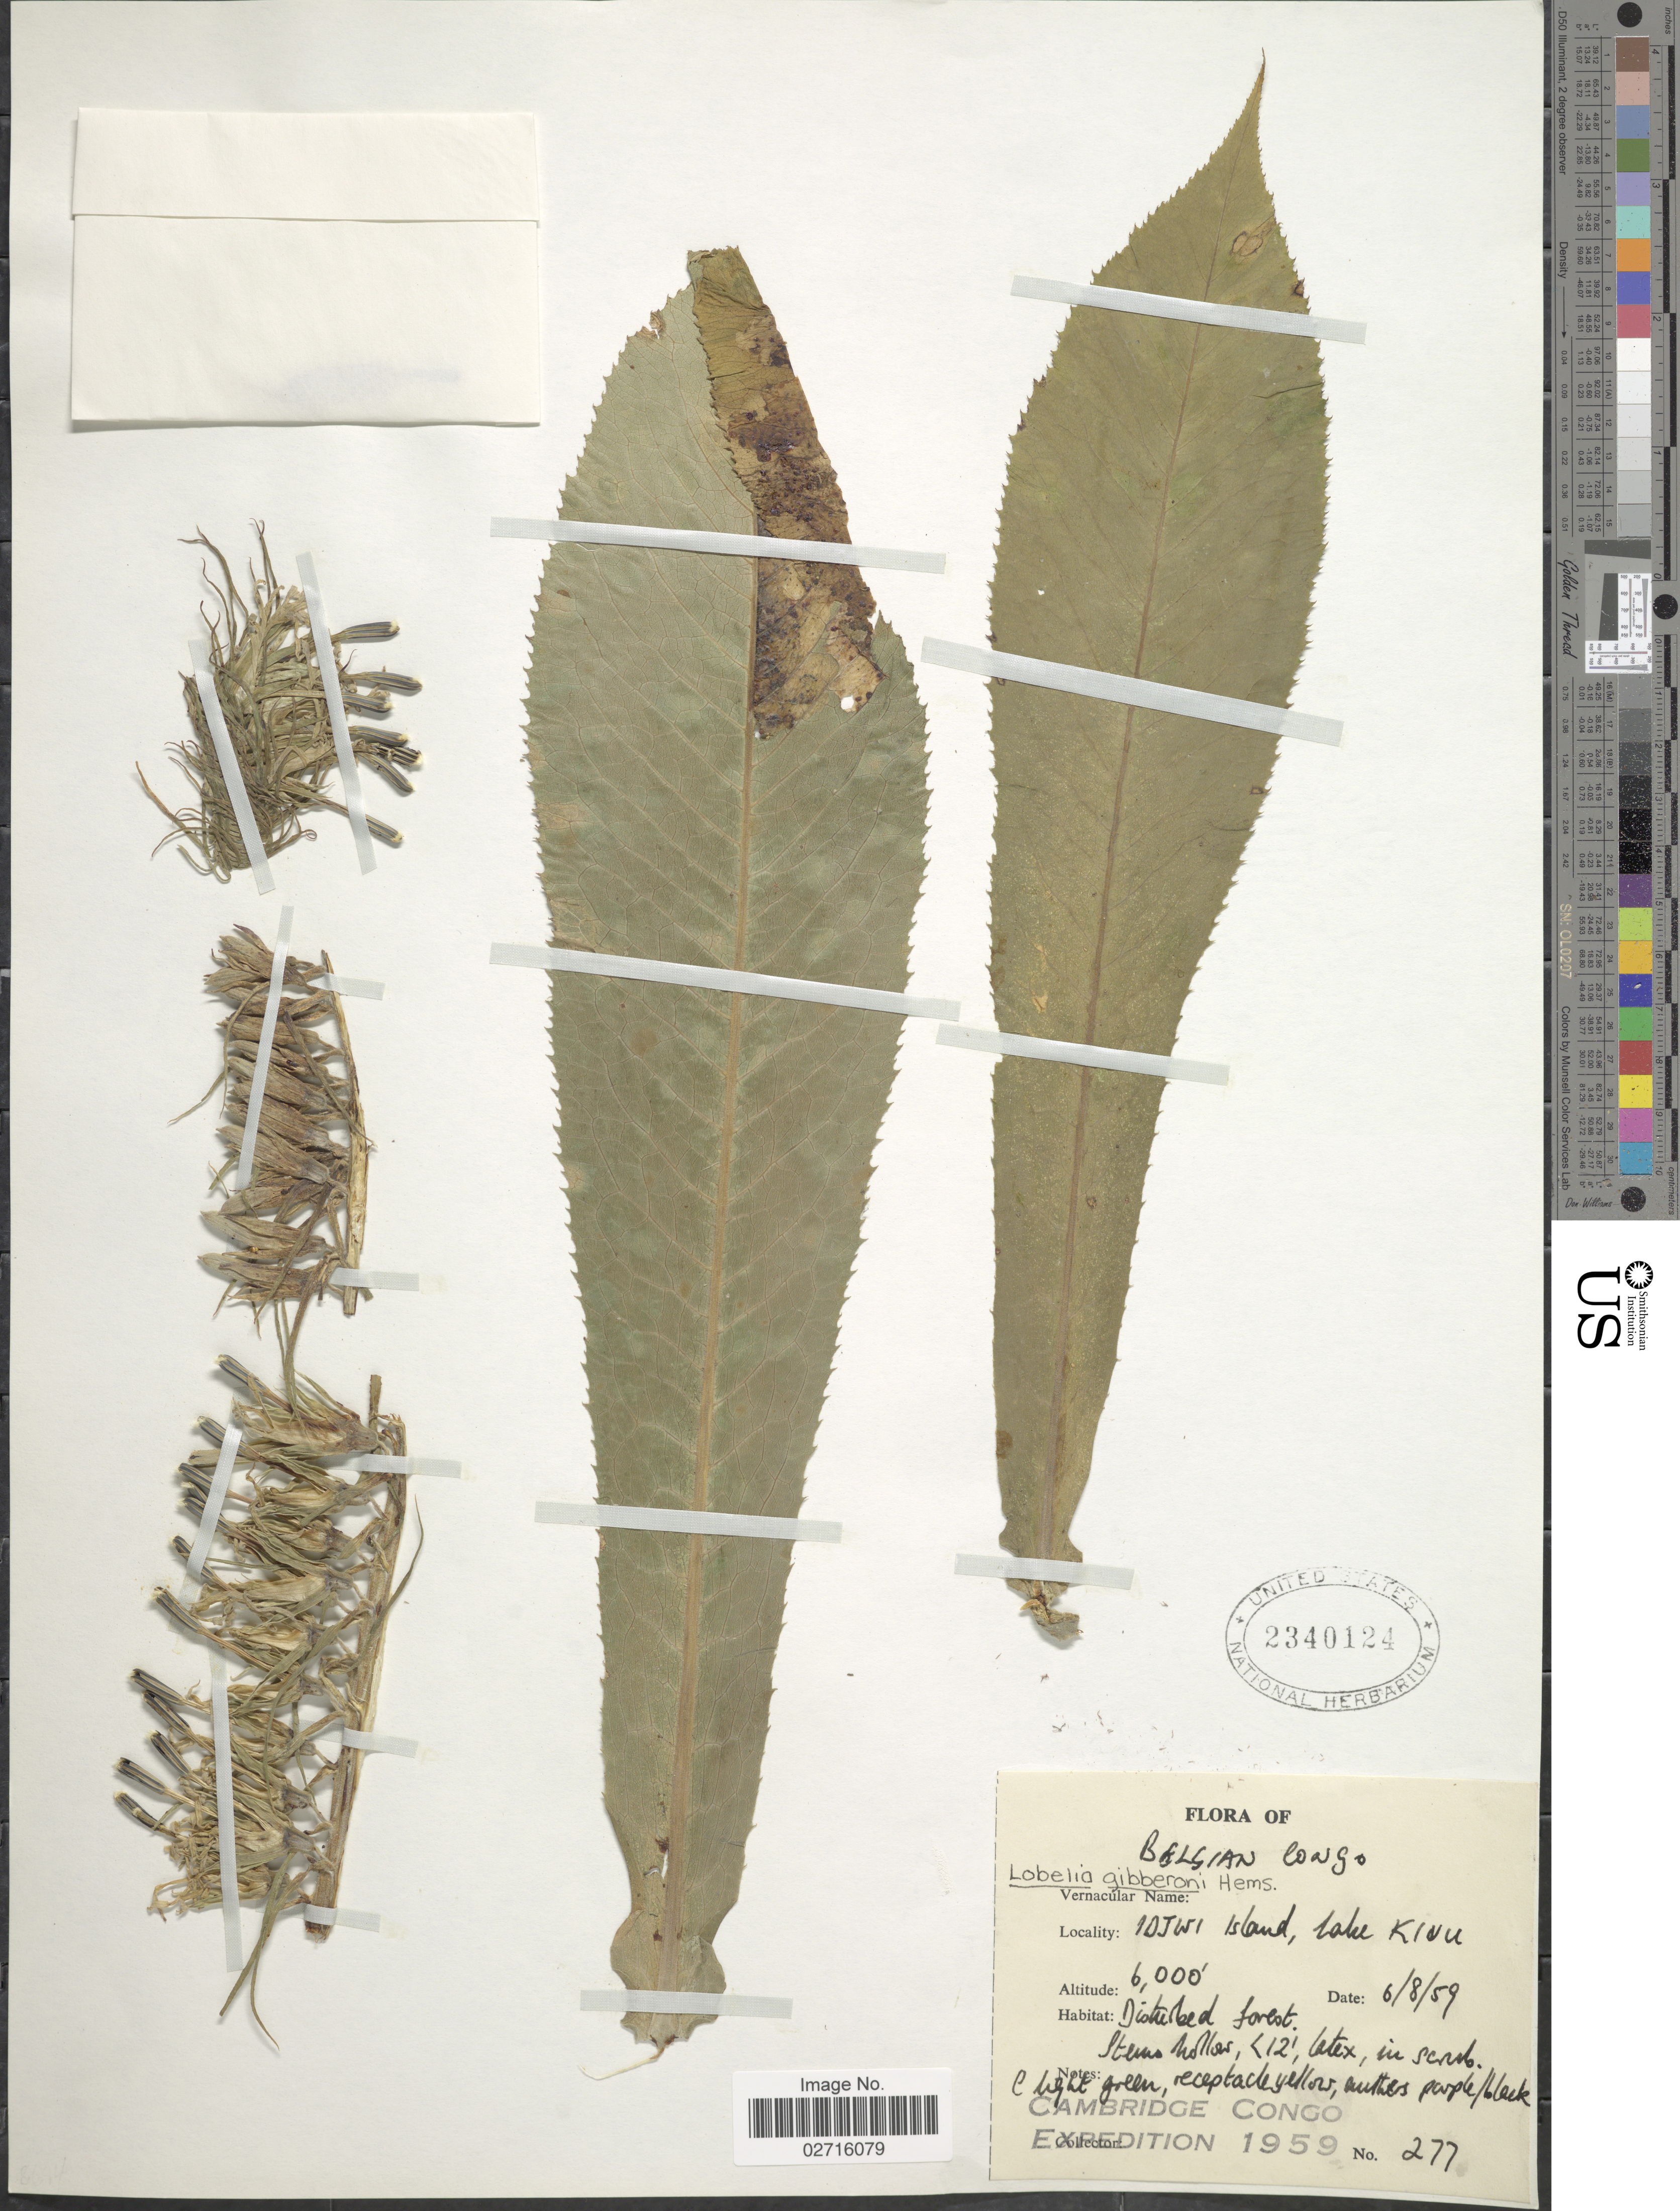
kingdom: Plantae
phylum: Tracheophyta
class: Magnoliopsida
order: Asterales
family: Campanulaceae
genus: Lobelia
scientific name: Lobelia giberroa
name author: Hemsl.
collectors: Cambridge Congo Expedition 1959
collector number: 277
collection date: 1959-08-06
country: Congo, Democratic Republic of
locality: Belgian Congo, Idjwi Island, Lake Kivu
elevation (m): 1829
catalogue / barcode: US 2340124